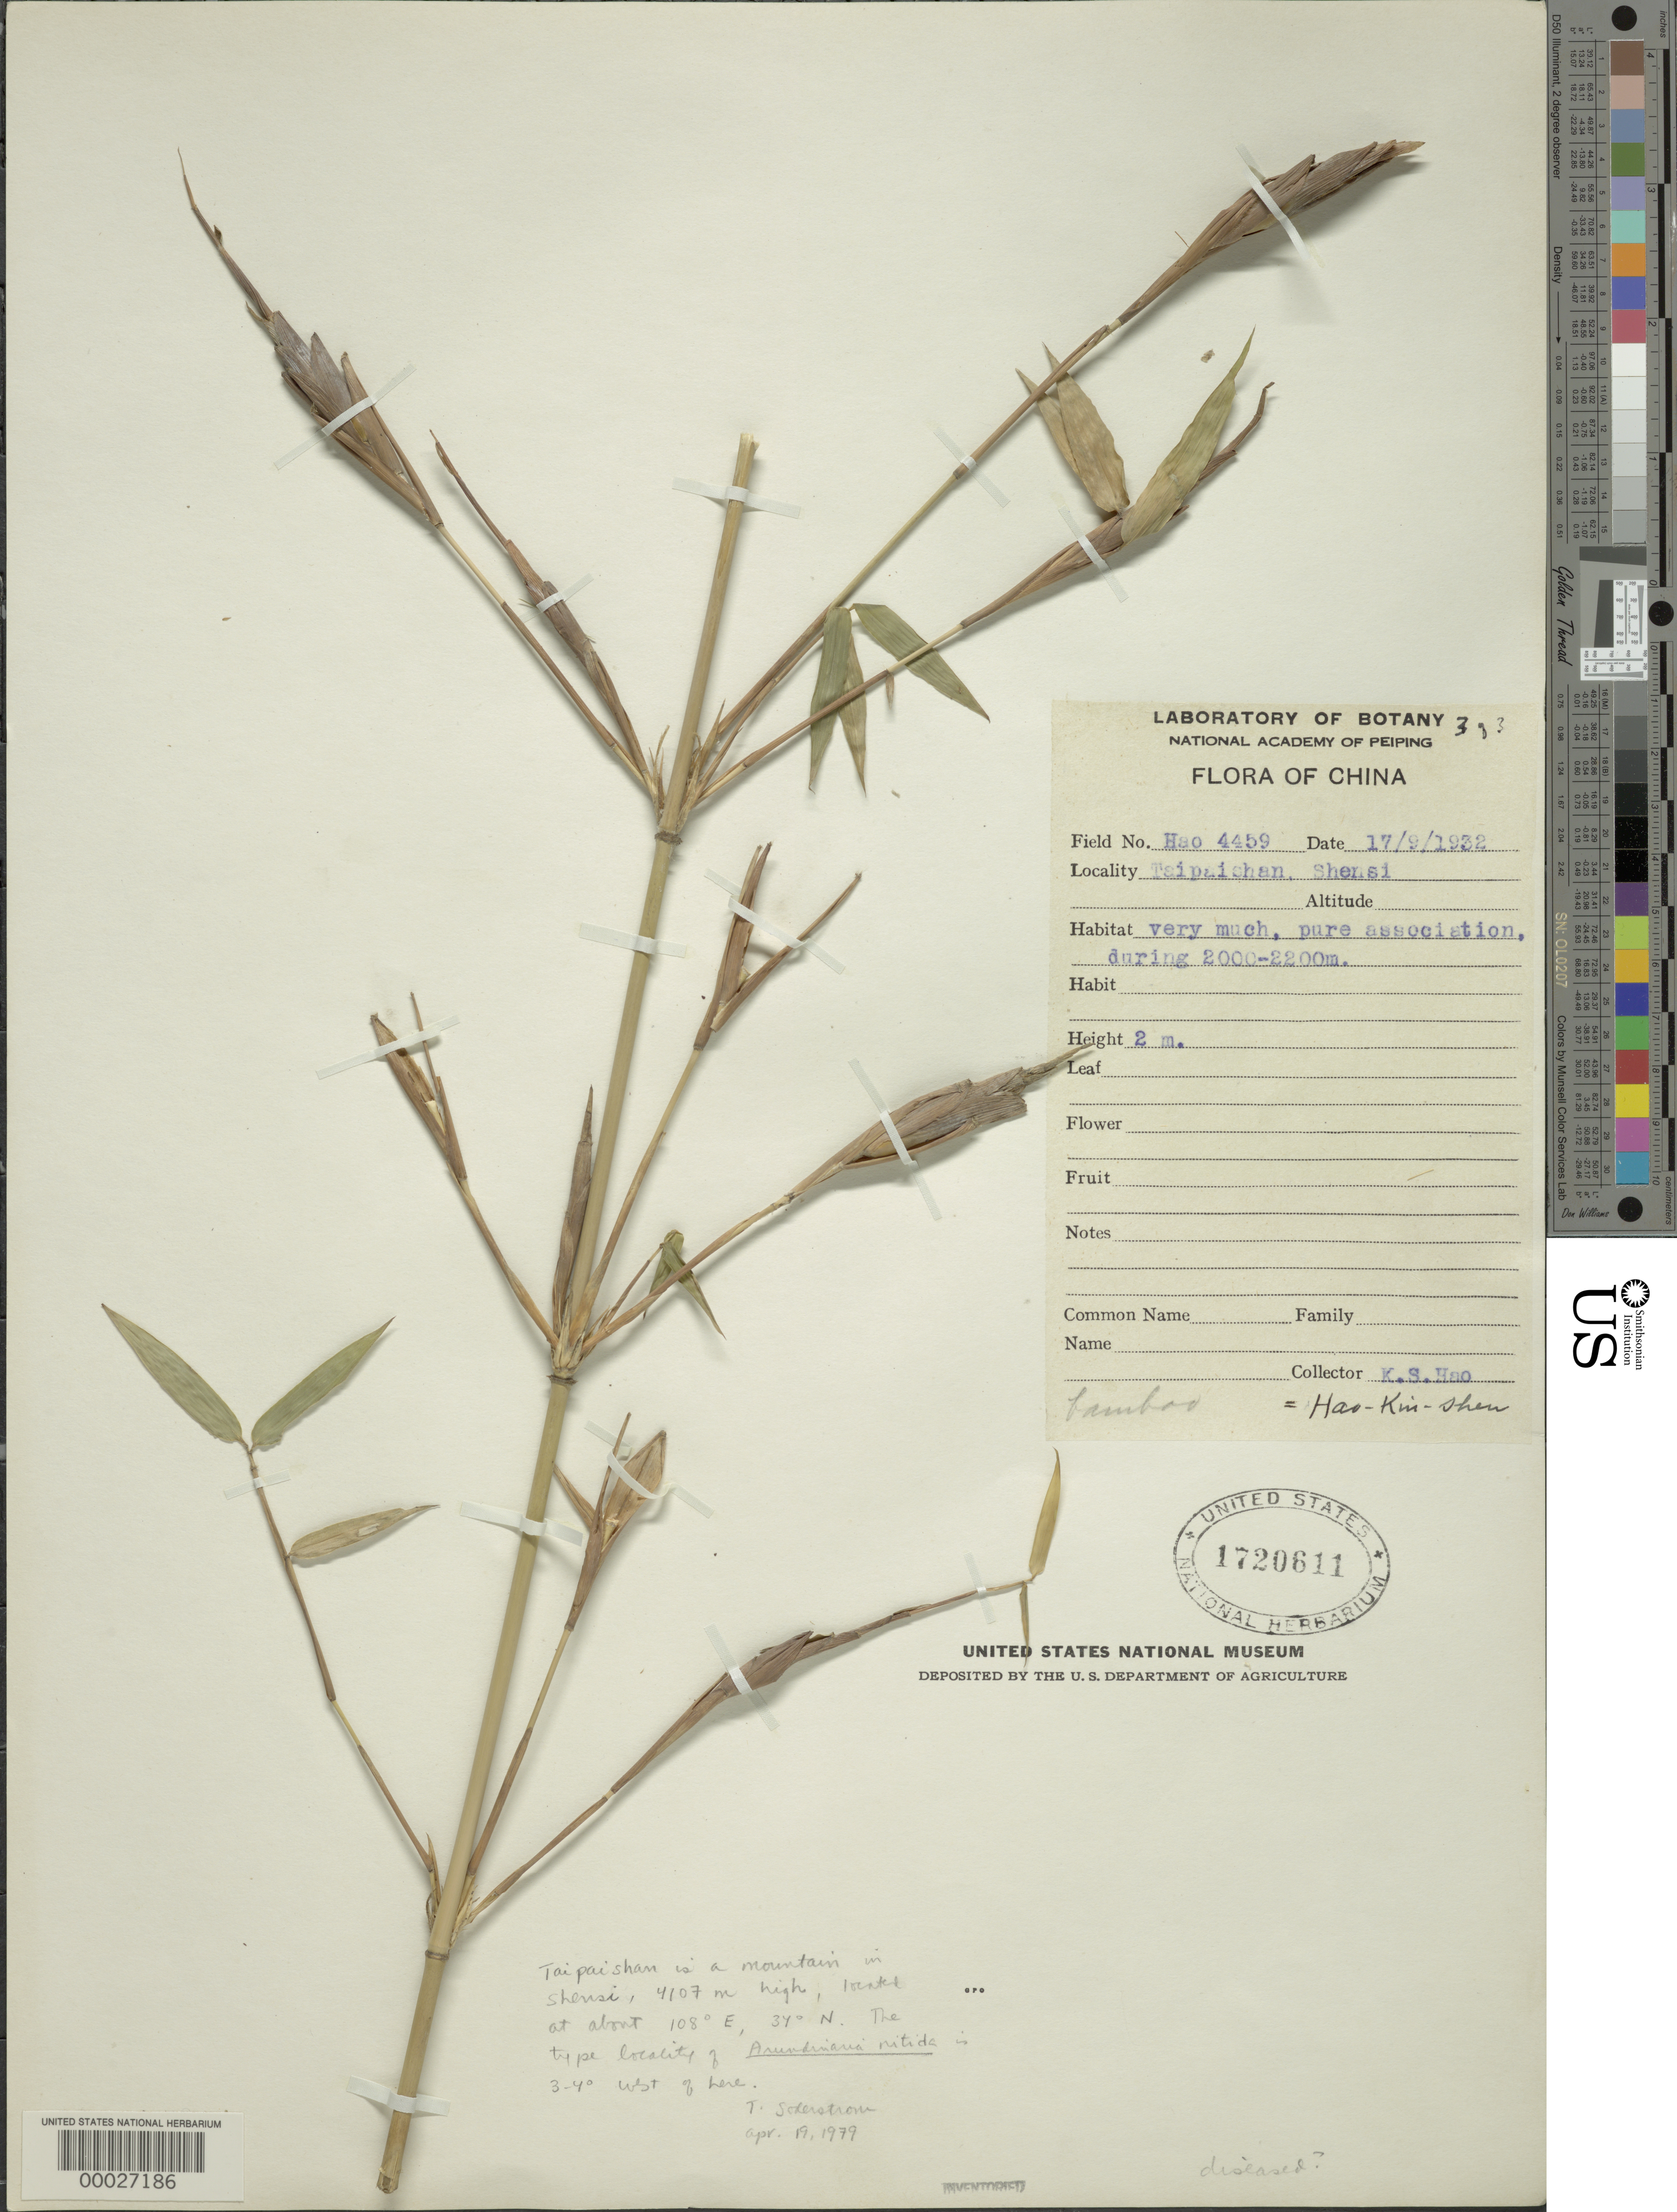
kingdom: Plantae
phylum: Tracheophyta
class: Liliopsida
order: Poales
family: Poaceae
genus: Fargesia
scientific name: Fargesia nitida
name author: (Mitford ex Stapf) Keng f. ex T.P. Yi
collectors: K. S. Hao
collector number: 4459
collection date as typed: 17 Sep 1932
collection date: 1932-09-17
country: China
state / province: Shaanxi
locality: Taipaishan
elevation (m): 2000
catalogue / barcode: US 1720611